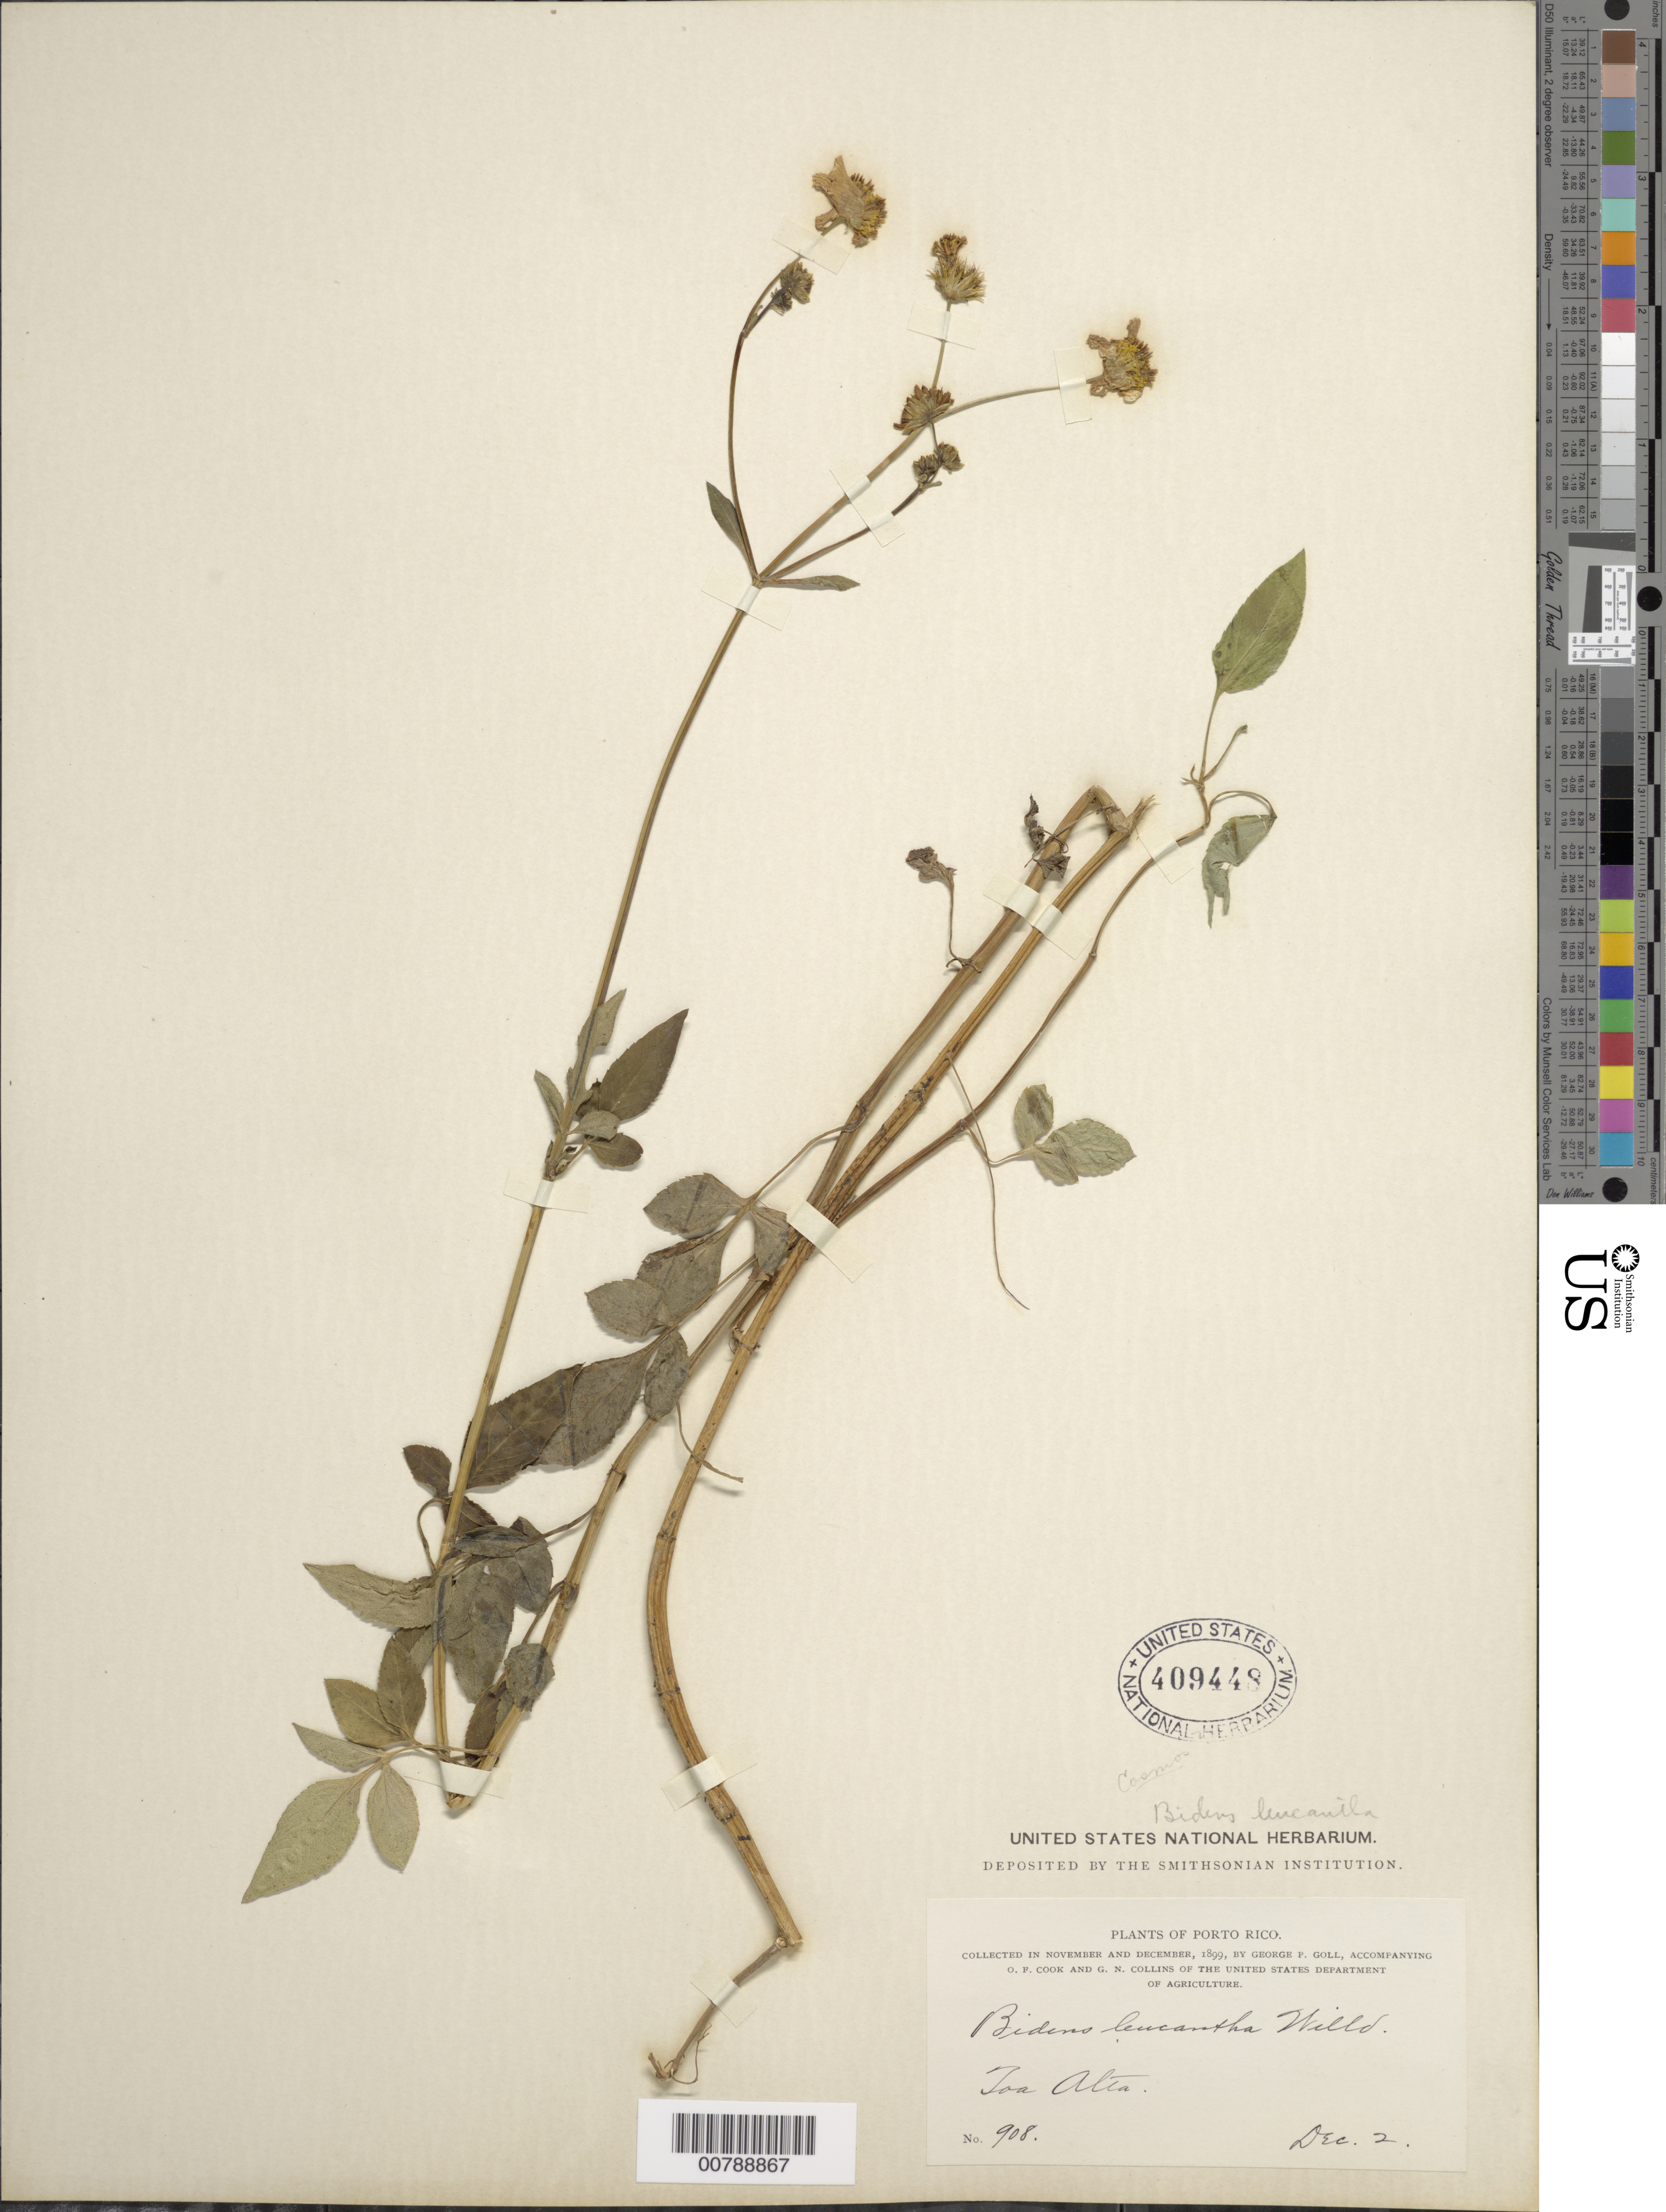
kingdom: Plantae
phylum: Tracheophyta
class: Magnoliopsida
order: Asterales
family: Asteraceae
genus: Bidens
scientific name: Bidens alba var. radiata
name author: (Sch. Bip.) R.E. Ballard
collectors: G. Goll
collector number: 908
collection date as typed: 02 Dec 1899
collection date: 1899-12-02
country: Puerto Rico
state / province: Toa Alta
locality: Toa Alta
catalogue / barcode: US 409448